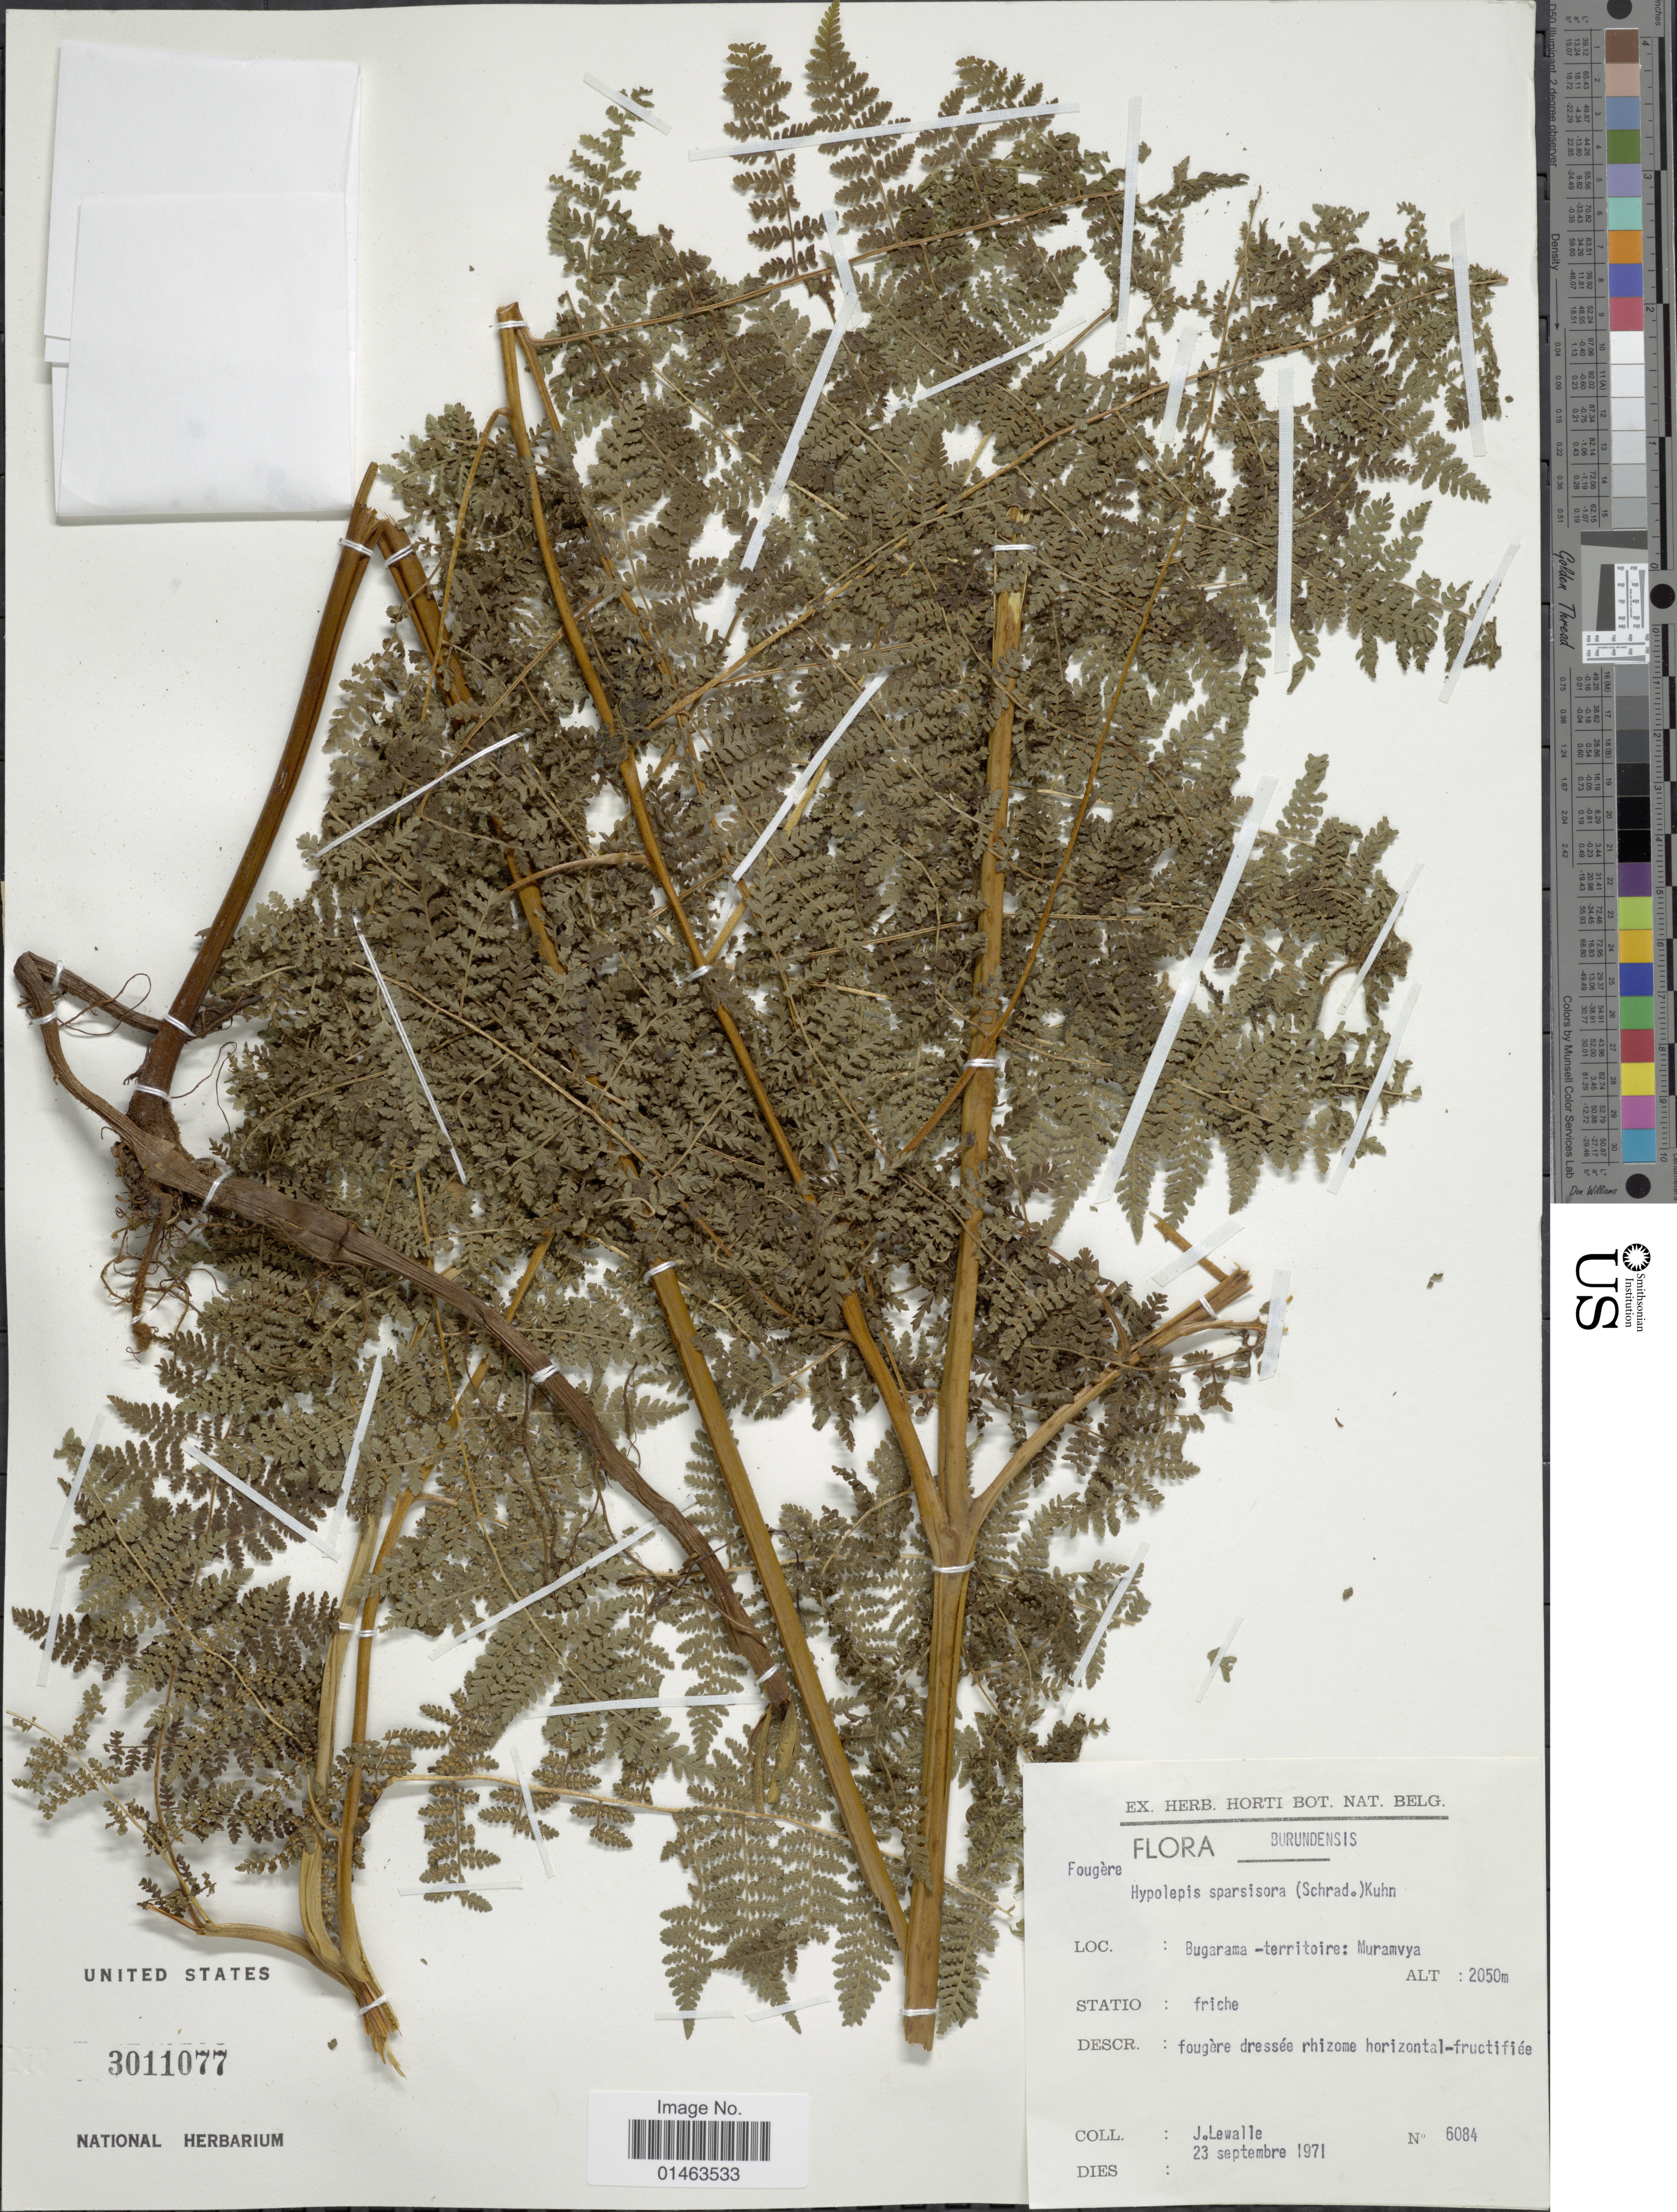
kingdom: Plantae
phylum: Tracheophyta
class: Polypodiopsida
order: Polypodiales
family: Dennstaedtiaceae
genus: Hypolepis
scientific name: Hypolepis sparsisora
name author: (Schrad.) Kuhn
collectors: J. Lewalle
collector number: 6084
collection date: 1971-09-23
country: Burundi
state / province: Muramvya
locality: Bugarama - territoire: Muramvya. Friche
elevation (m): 2050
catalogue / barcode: US 3011077